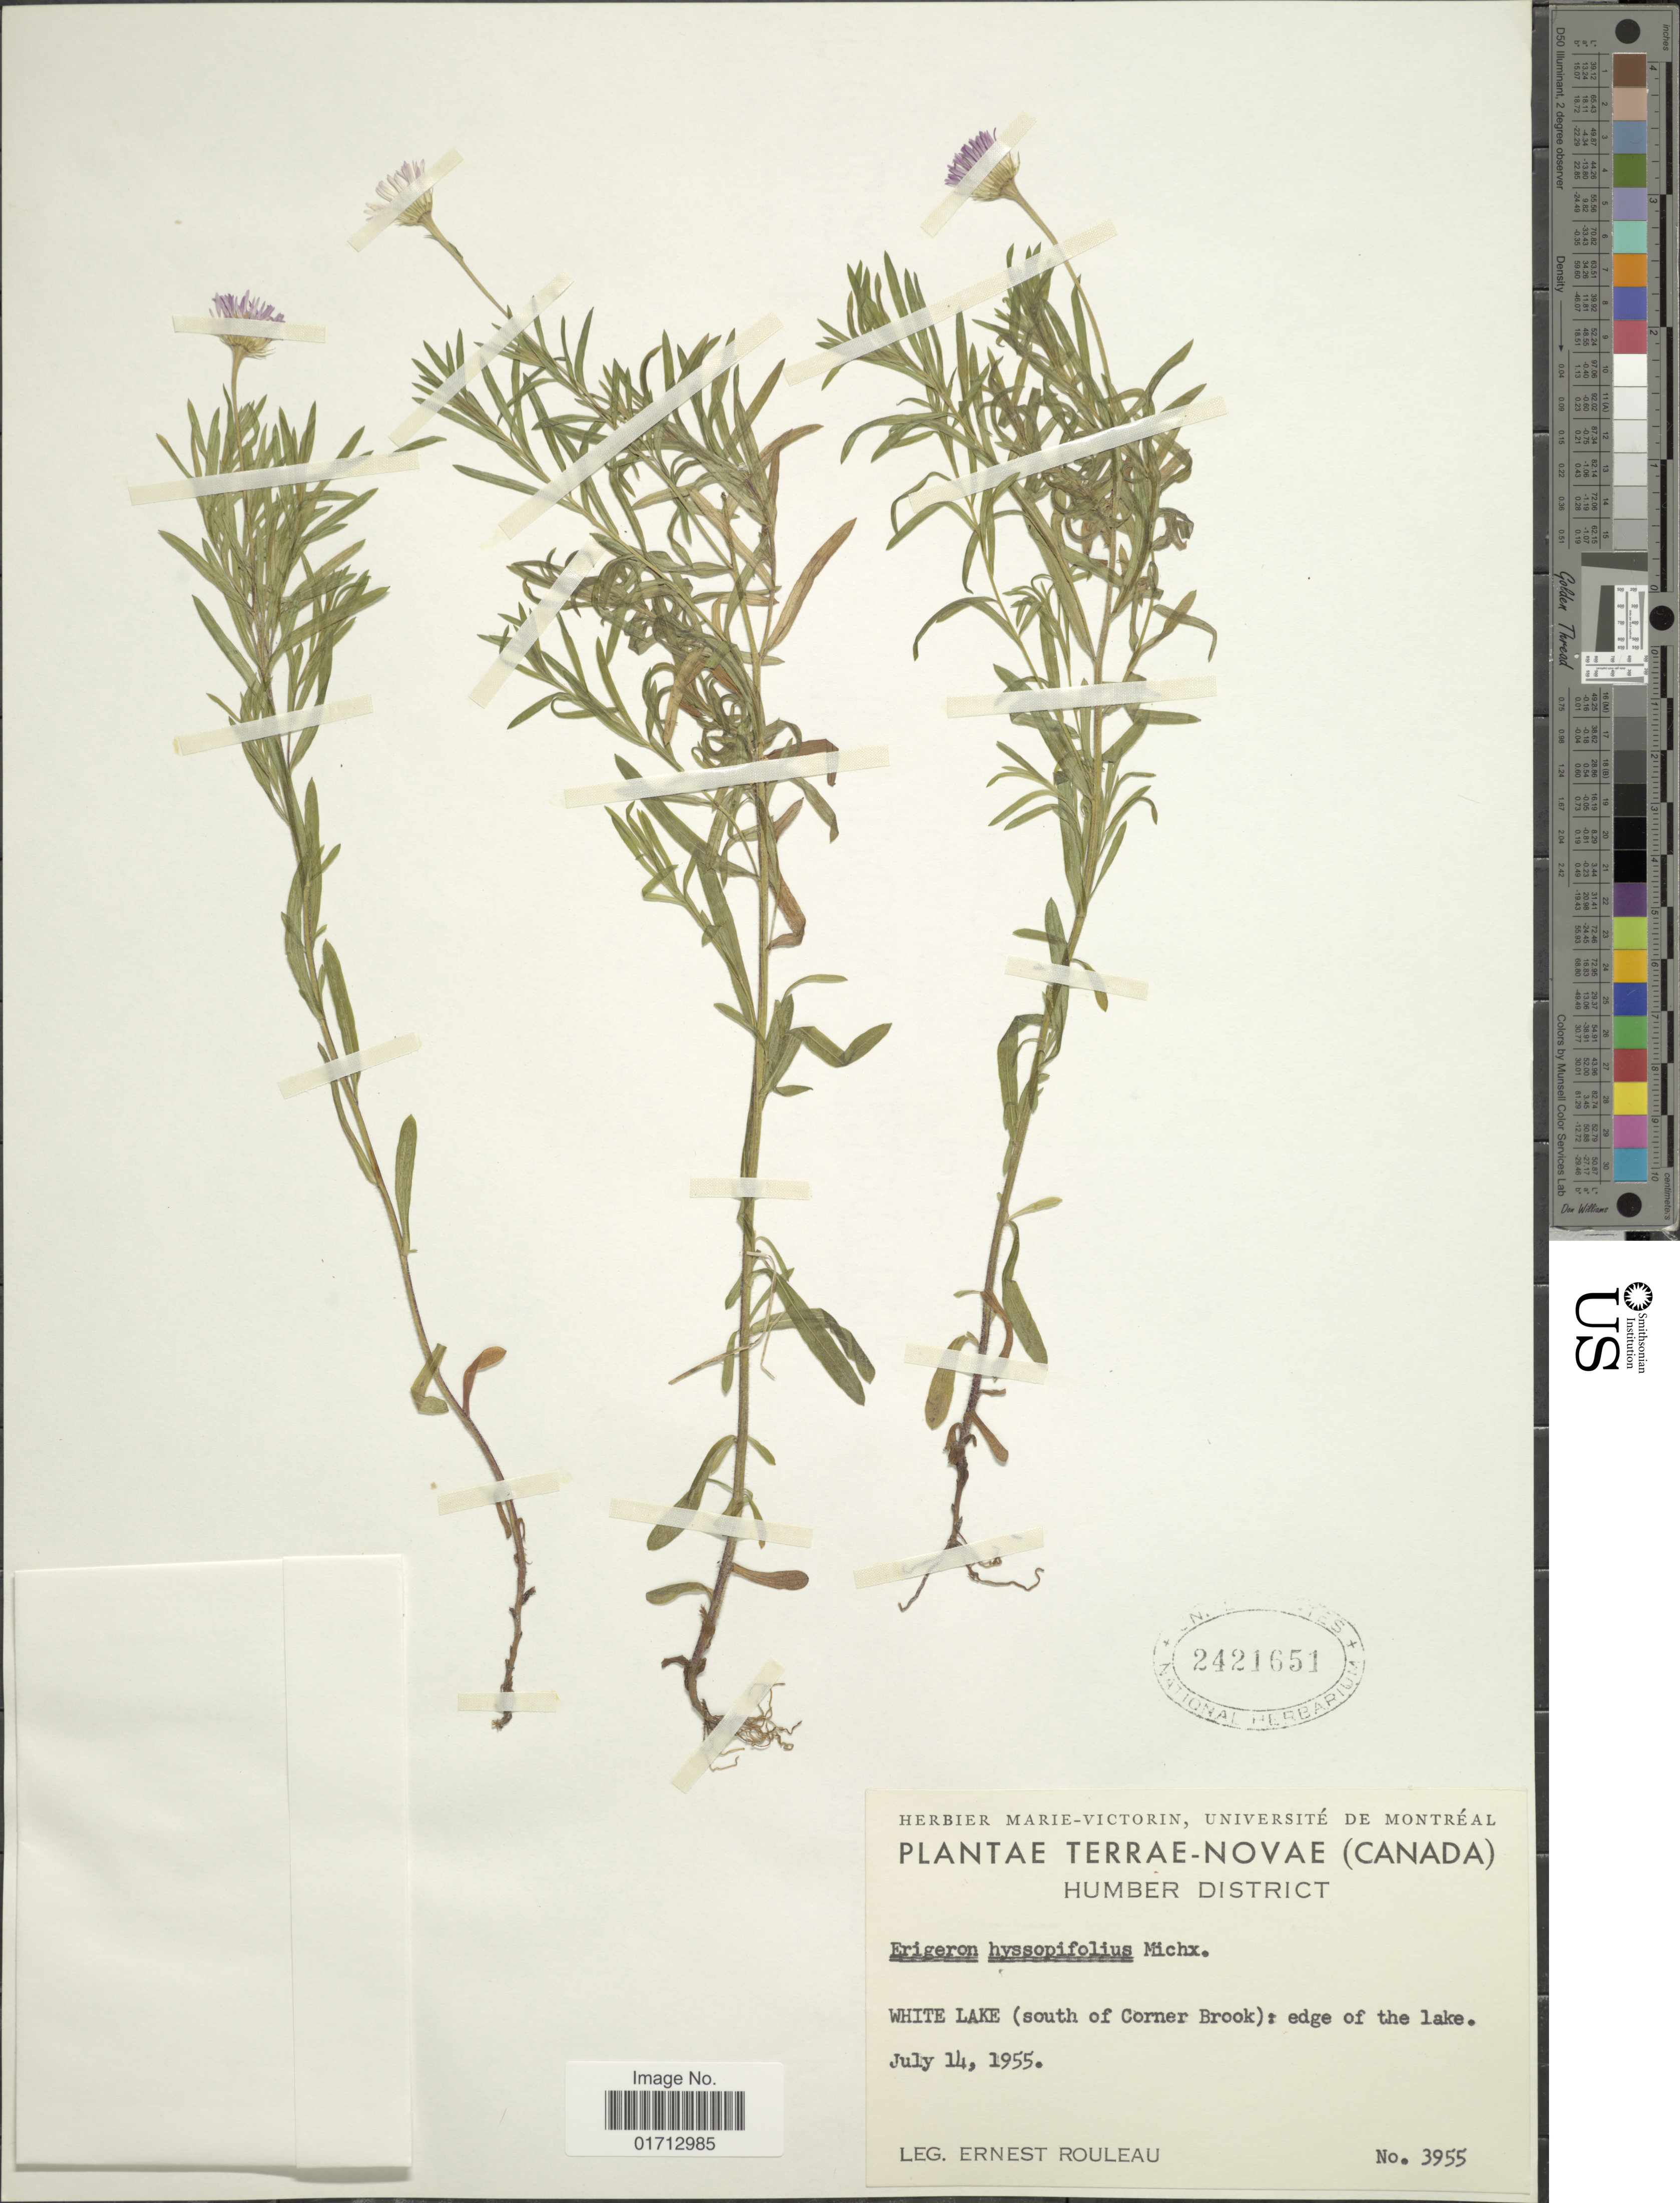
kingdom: Plantae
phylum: Tracheophyta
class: Magnoliopsida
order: Asterales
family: Asteraceae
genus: Erigeron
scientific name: Erigeron hyssopifolius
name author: Michx.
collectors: J. Rouleau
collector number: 3955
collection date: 1955-07-14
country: Canada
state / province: Newfoundland and Labrador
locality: Terrae-Novae, Humber District, White Lake (south of Corner Brook): edge of the lake.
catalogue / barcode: US 2421651